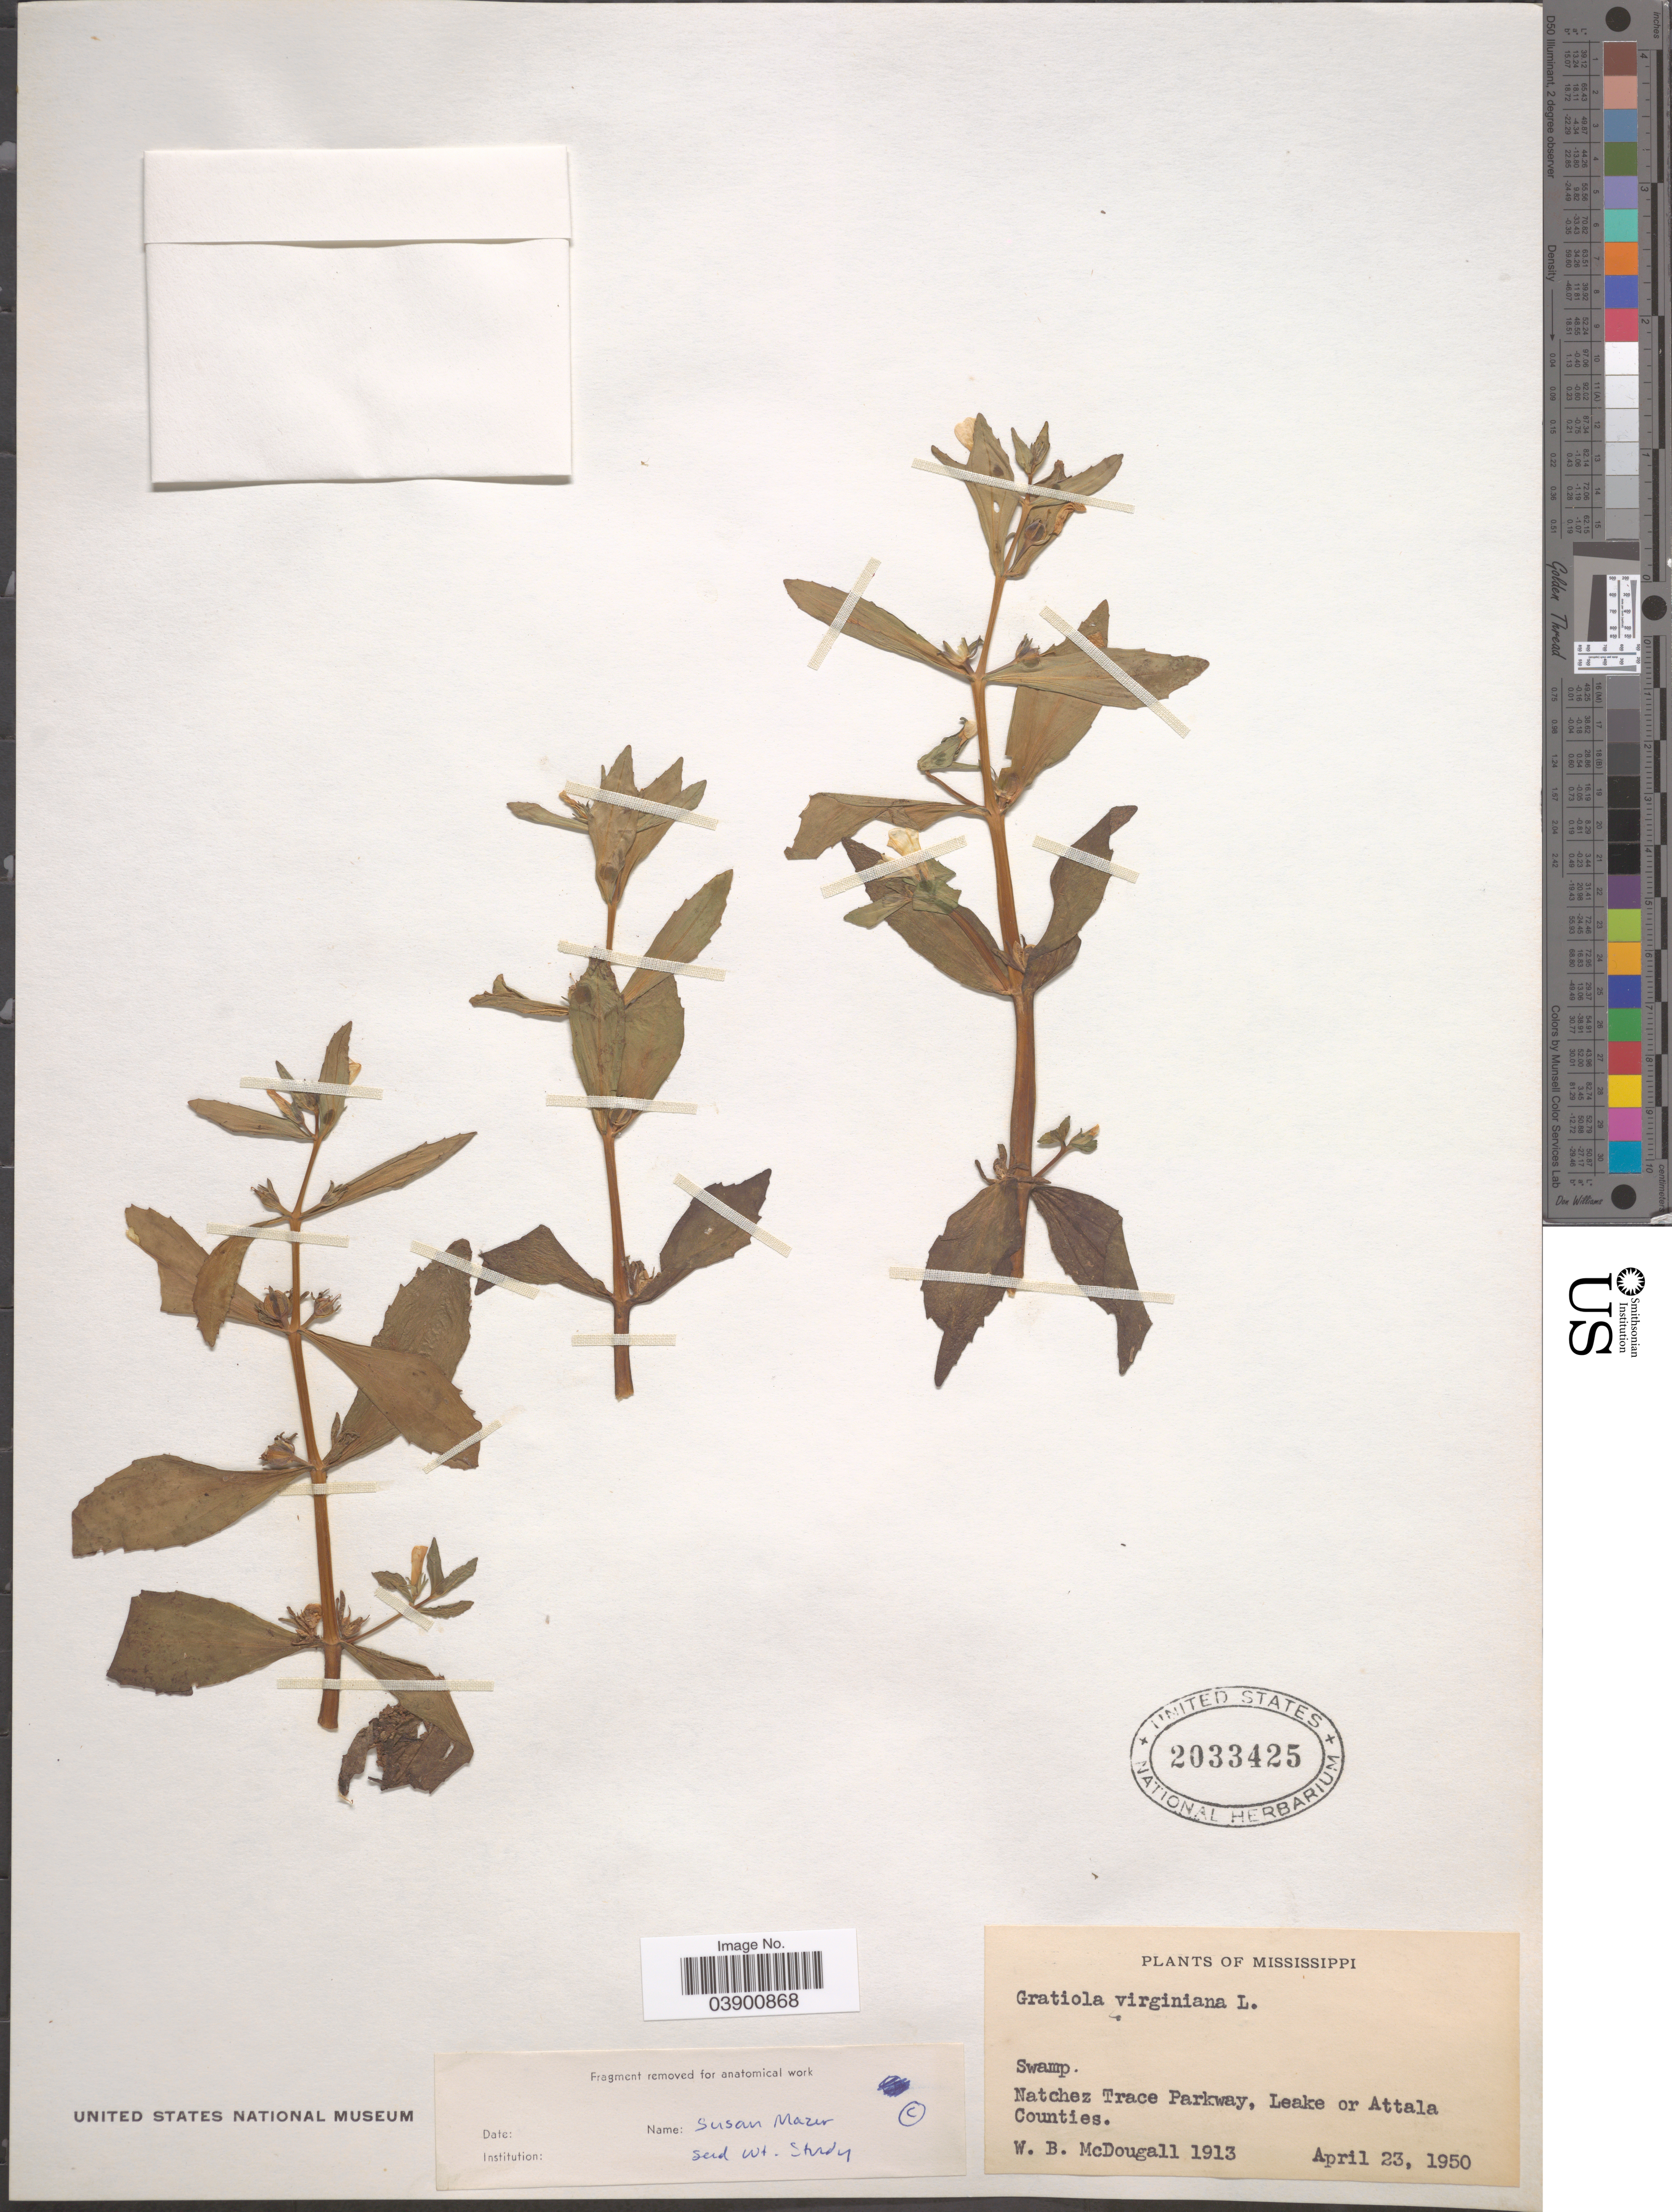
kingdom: Plantae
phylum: Tracheophyta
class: Magnoliopsida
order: Lamiales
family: Plantaginaceae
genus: Gratiola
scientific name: Gratiola virginiana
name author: L.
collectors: W. B. McDougall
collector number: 1913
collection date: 1950-04-23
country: United States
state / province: Mississippi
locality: Natchez Trace Parkway, Leake or Attala Counties.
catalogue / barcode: US 2033425